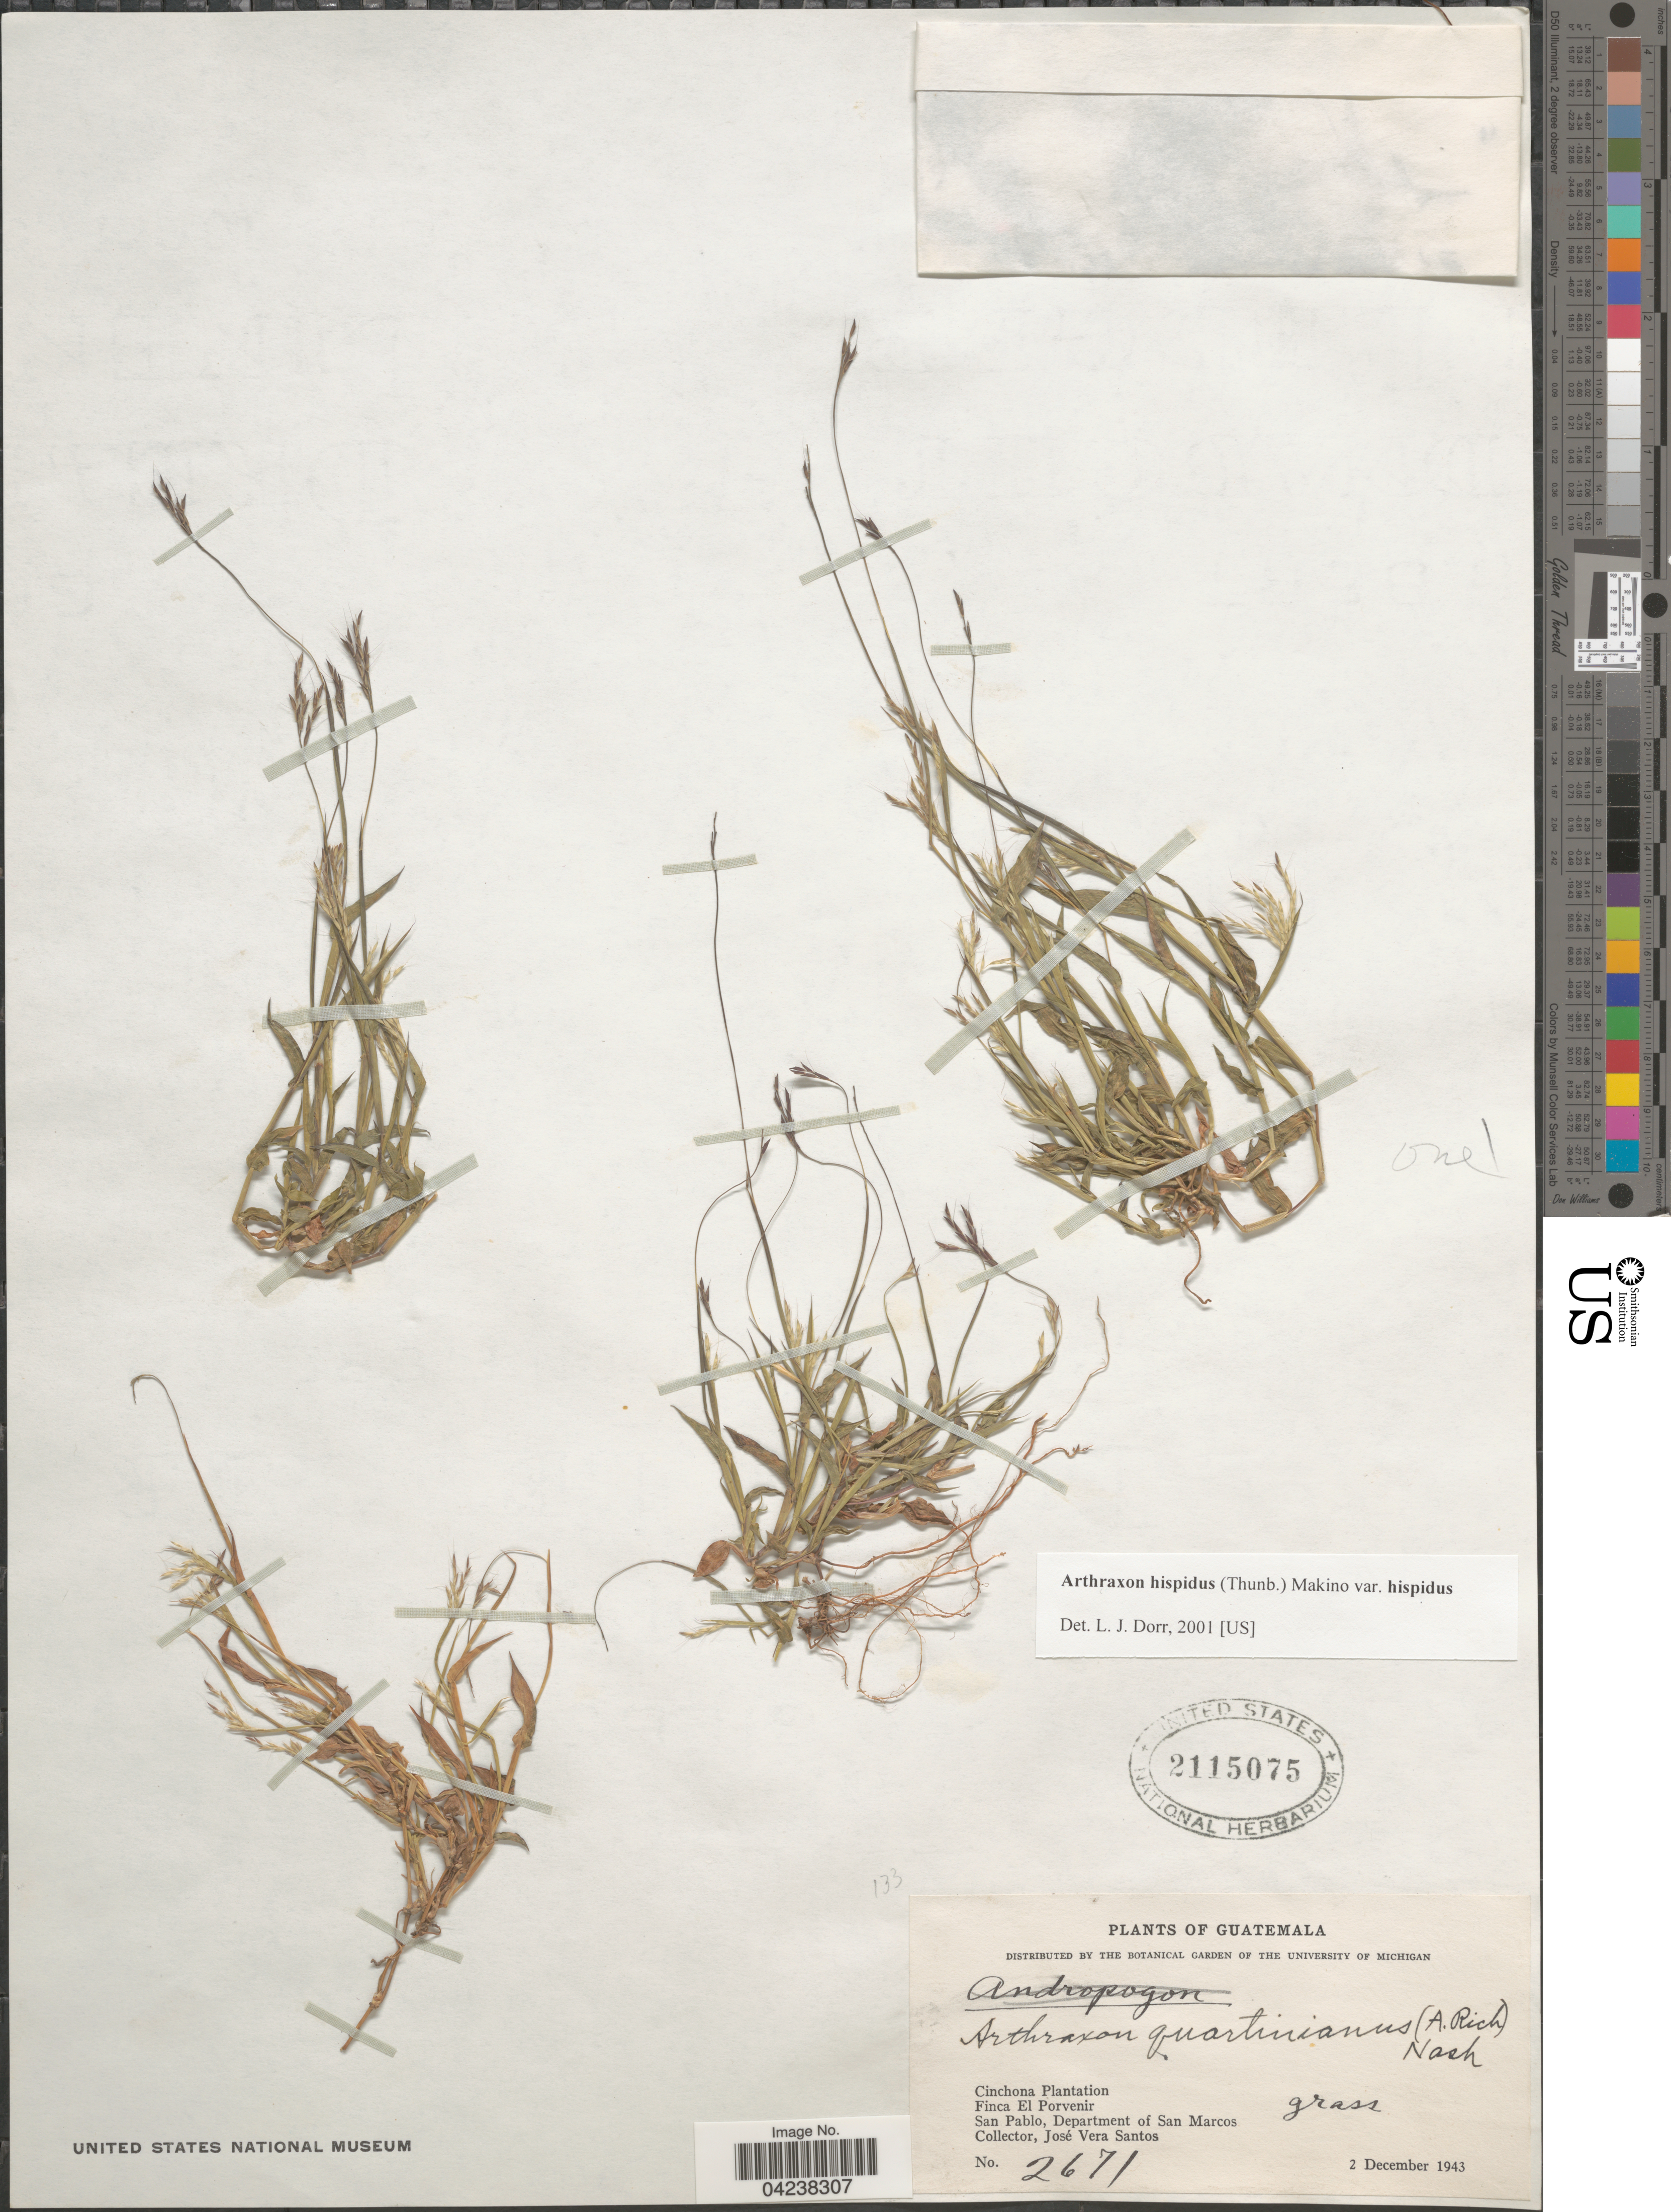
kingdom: Plantae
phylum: Tracheophyta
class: Liliopsida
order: Poales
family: Poaceae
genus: Arthraxon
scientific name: Arthraxon hispidus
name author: (Thunb.) Makino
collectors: J. V. Santos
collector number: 2671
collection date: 1943-12-02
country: Guatemala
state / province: San Marcos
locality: Cinchona Plantation. Finca El Porvenir. San Pablo, Department of San Marcos.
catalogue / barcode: US 2115075